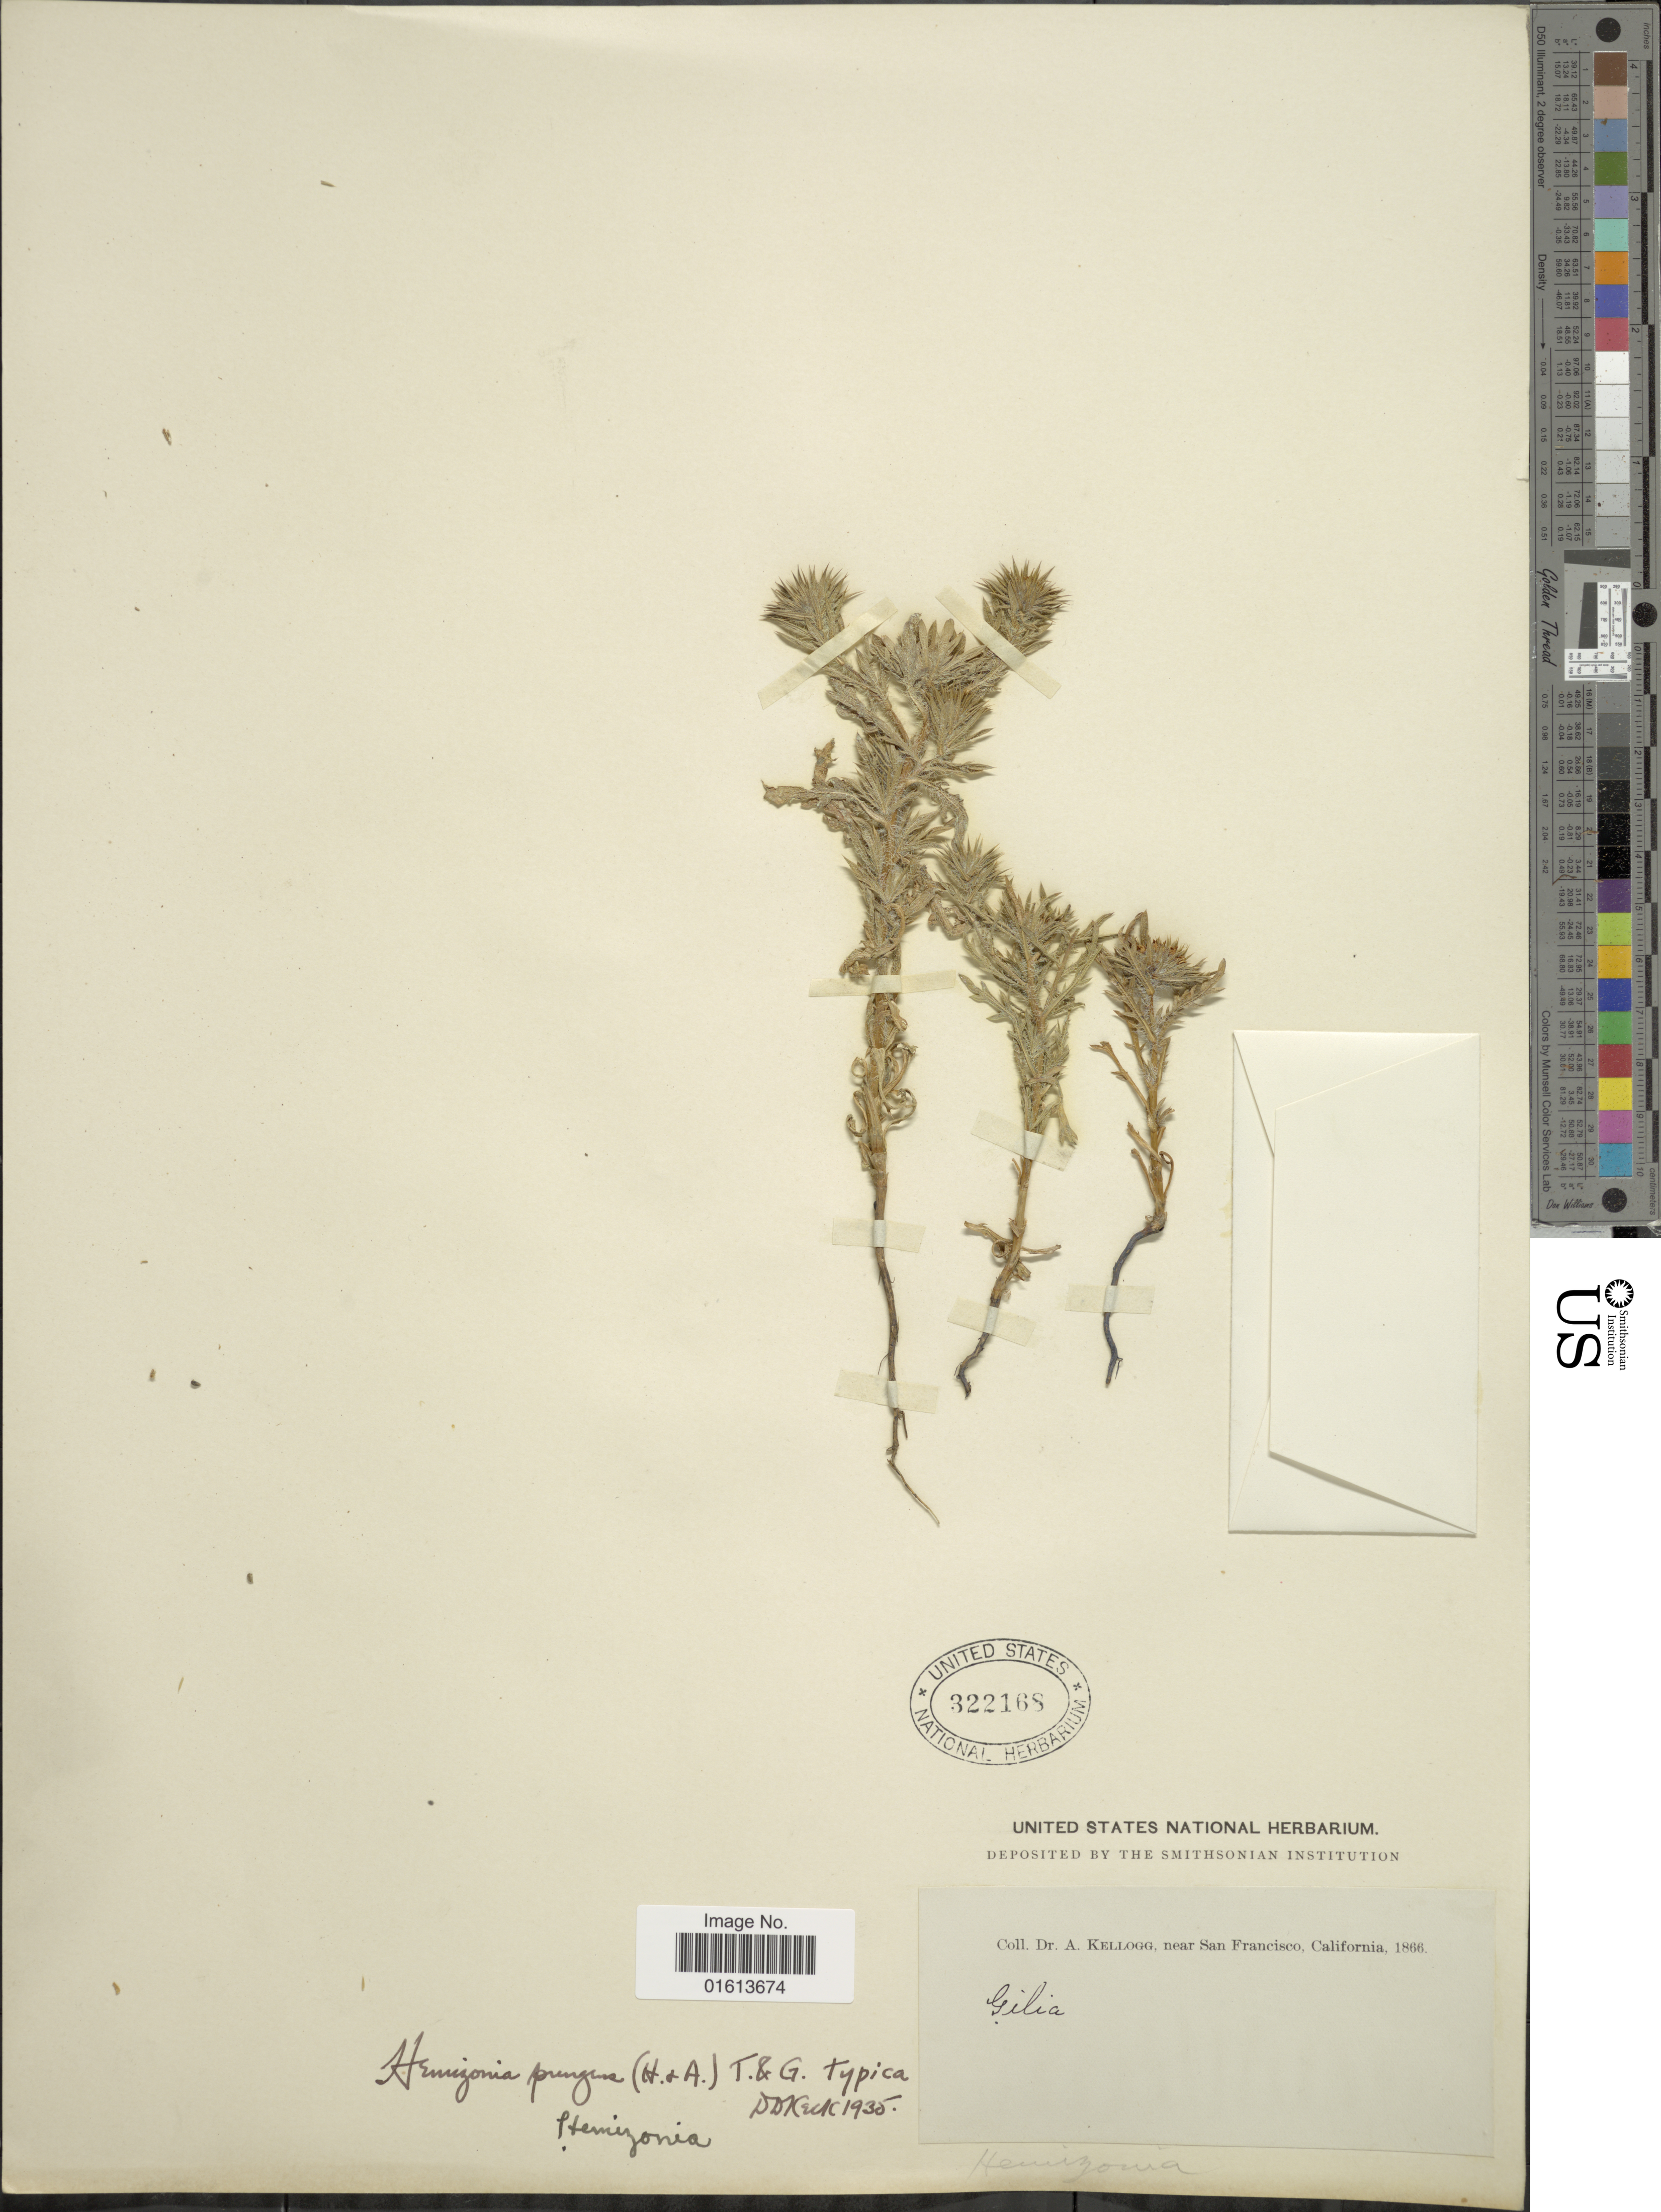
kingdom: Plantae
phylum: Tracheophyta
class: Magnoliopsida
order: Asterales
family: Asteraceae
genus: Centromadia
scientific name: Centromadia pungens subsp. pungens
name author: Hook. & Arn.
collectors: A. Kellog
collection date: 1866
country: United States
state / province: California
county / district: San Francisco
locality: Near San Francisco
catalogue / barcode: US 322168